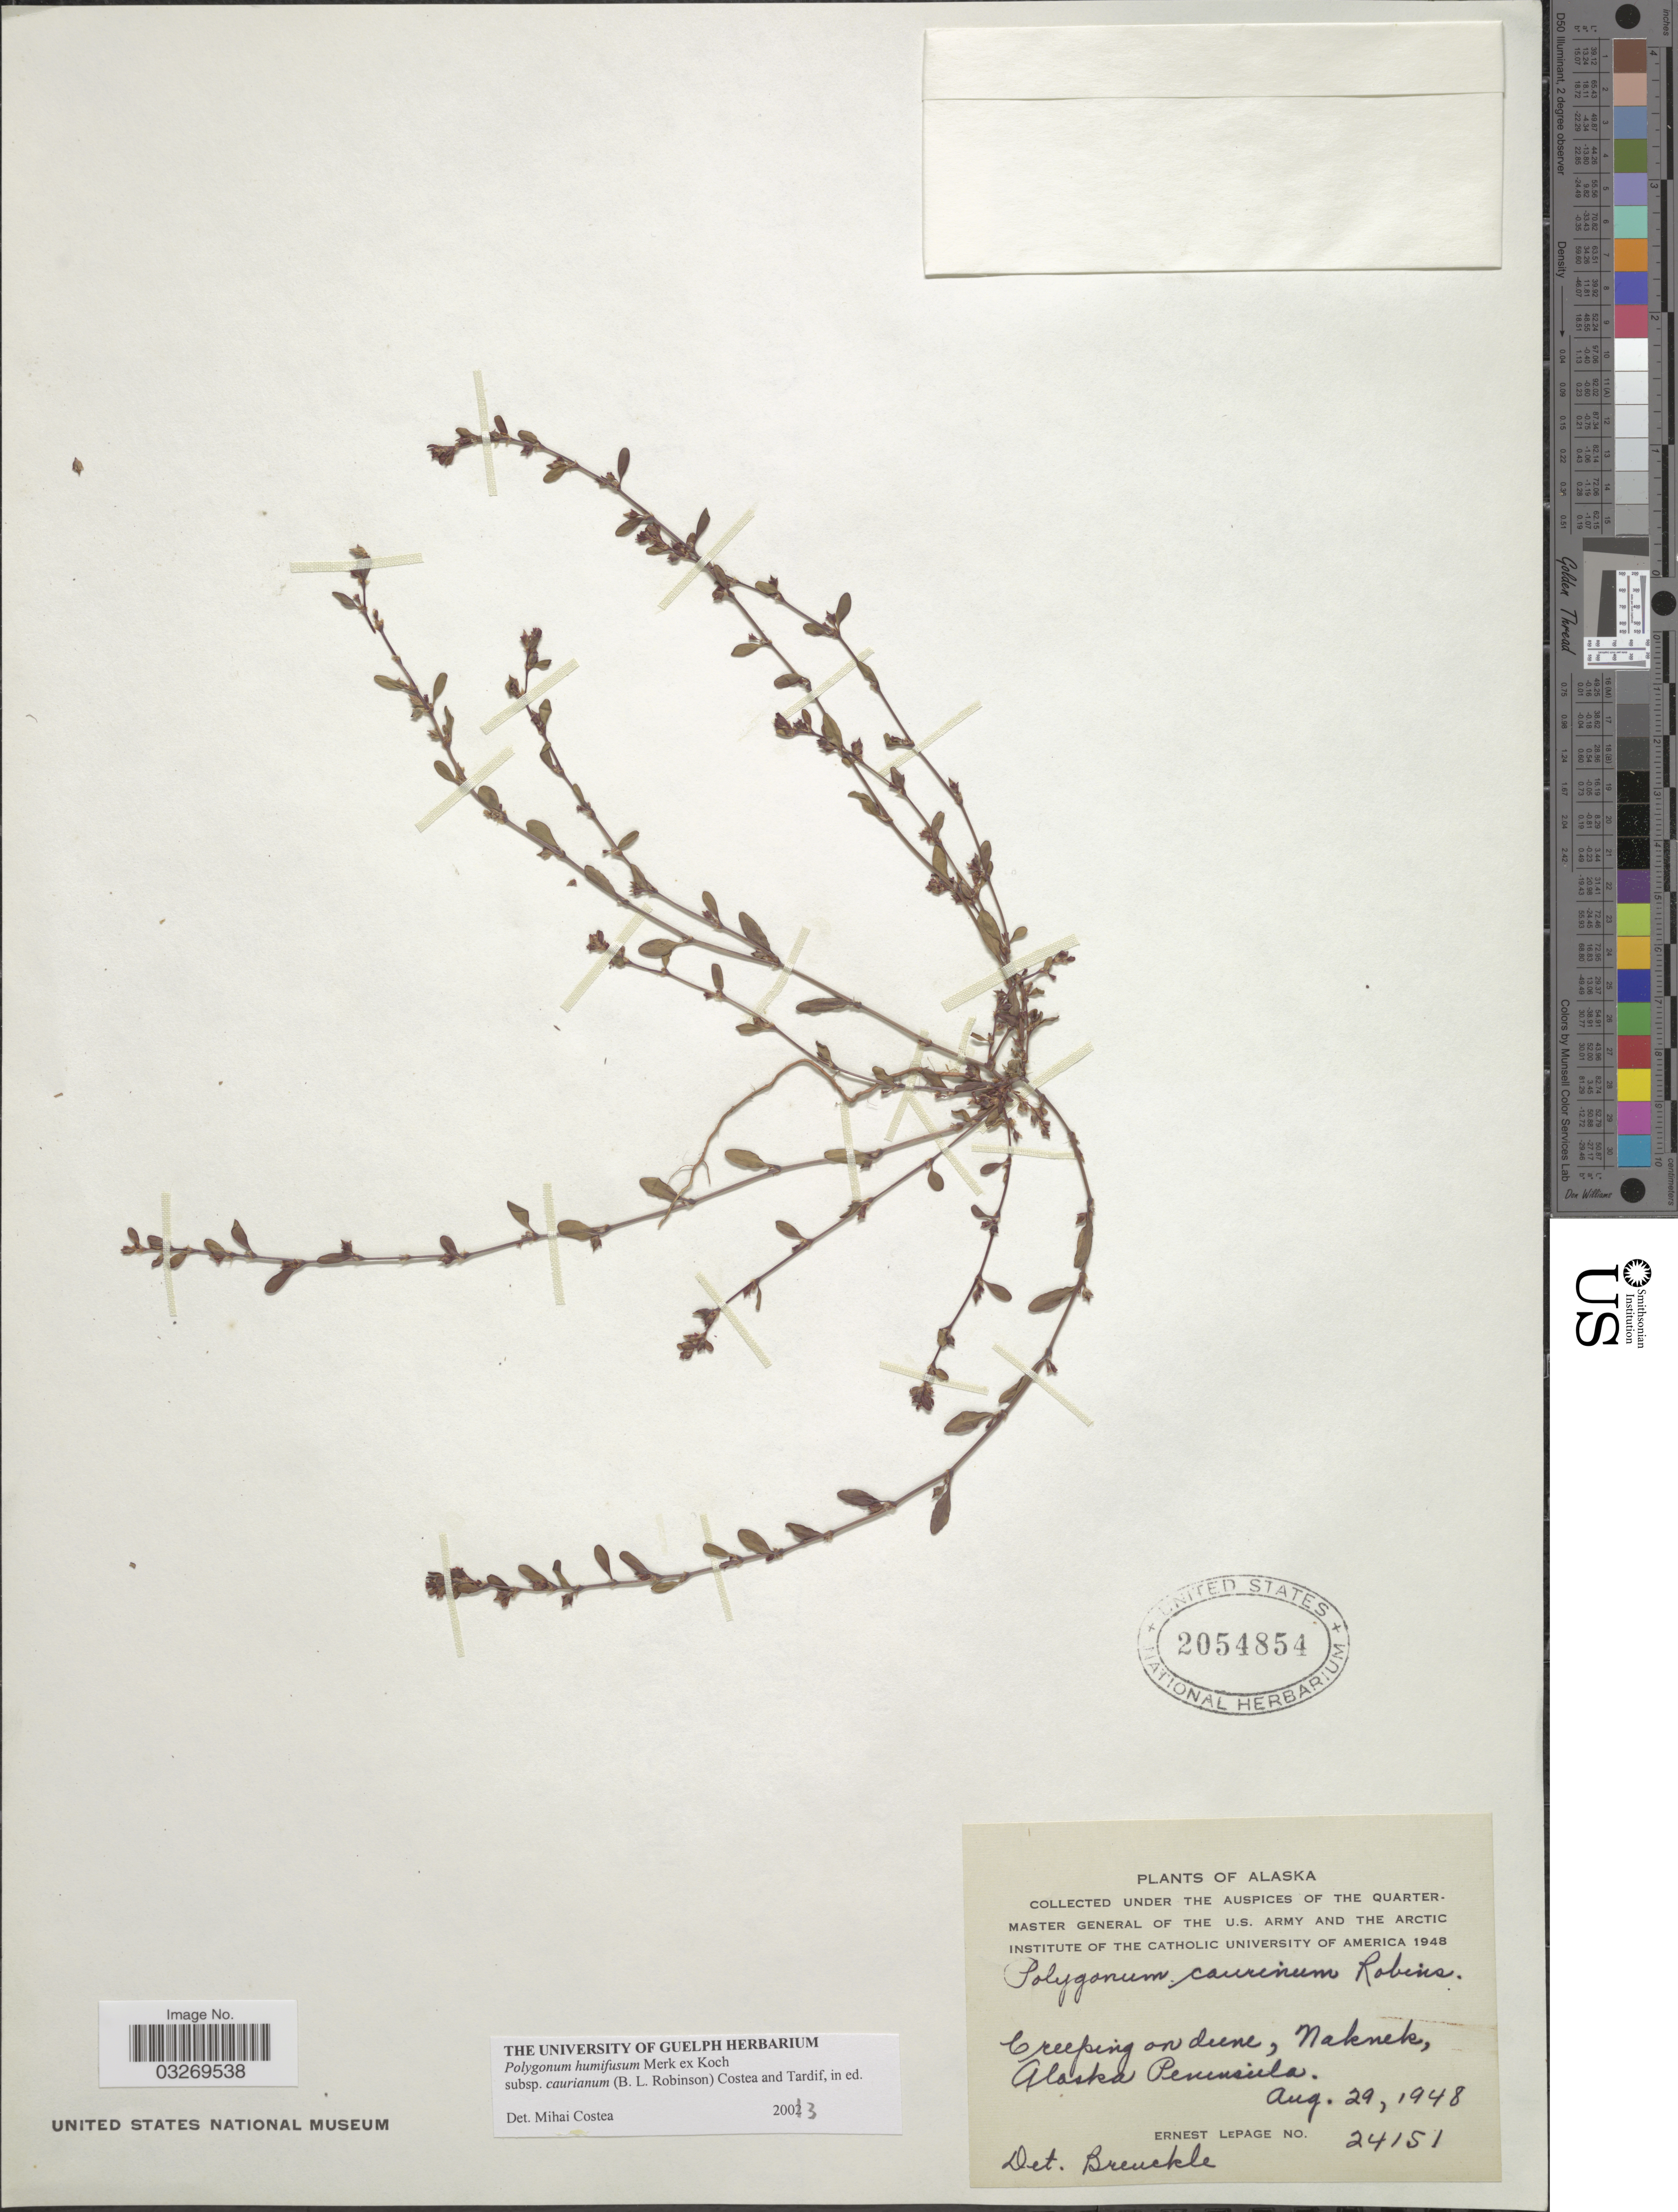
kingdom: Plantae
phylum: Tracheophyta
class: Magnoliopsida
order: Caryophyllales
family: Polygonaceae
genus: Polygonum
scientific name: Polygonum humifusum subsp. caurianum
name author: (B.L. Rob.) Costea & Tardif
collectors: E. Lepage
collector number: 24151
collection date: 1948-08-29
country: United States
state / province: Alaska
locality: Naknek, Alaska Peninsula.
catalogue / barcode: US 2054854